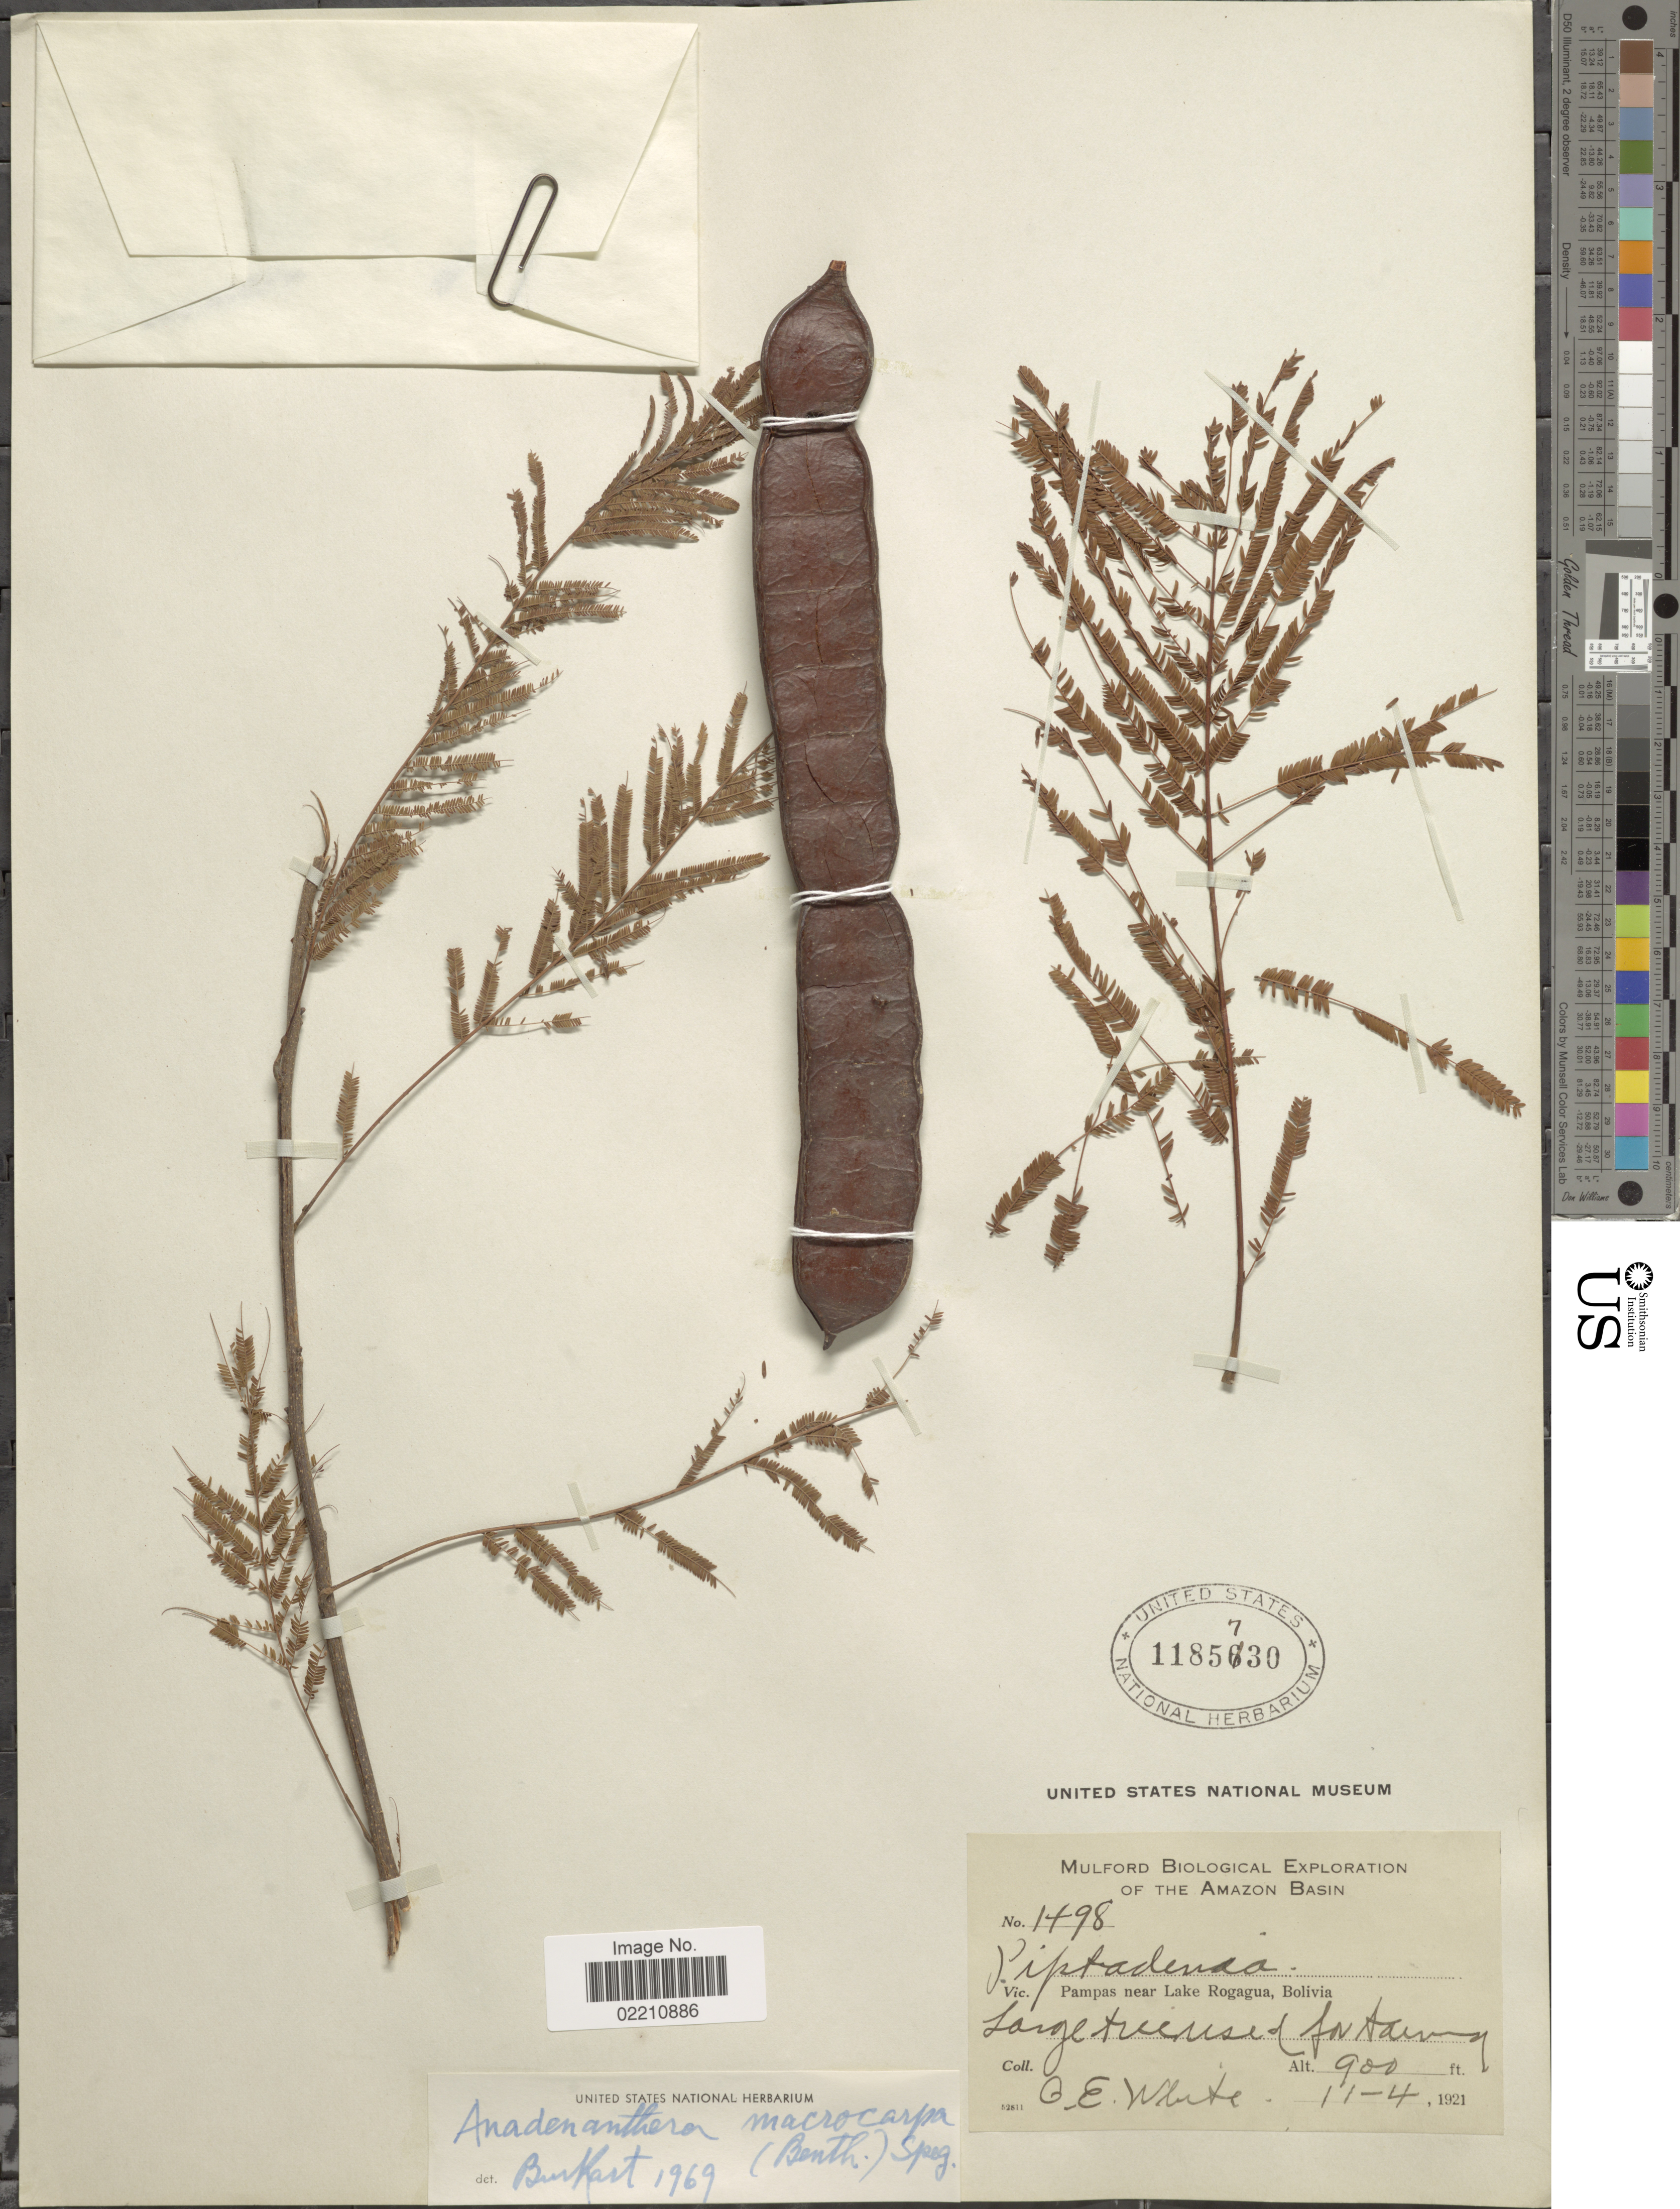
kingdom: Plantae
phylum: Tracheophyta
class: Magnoliopsida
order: Fabales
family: Fabaceae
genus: Anadenanthera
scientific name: Anadenanthera macrocarpa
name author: (Benth.) Brenan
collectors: O. E. White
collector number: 1498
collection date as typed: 11-4-1921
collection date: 1921-11-04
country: Bolivia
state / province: Beni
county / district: José Ballivián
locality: Pampas near Lake Rogagua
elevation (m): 274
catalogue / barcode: US 1185730